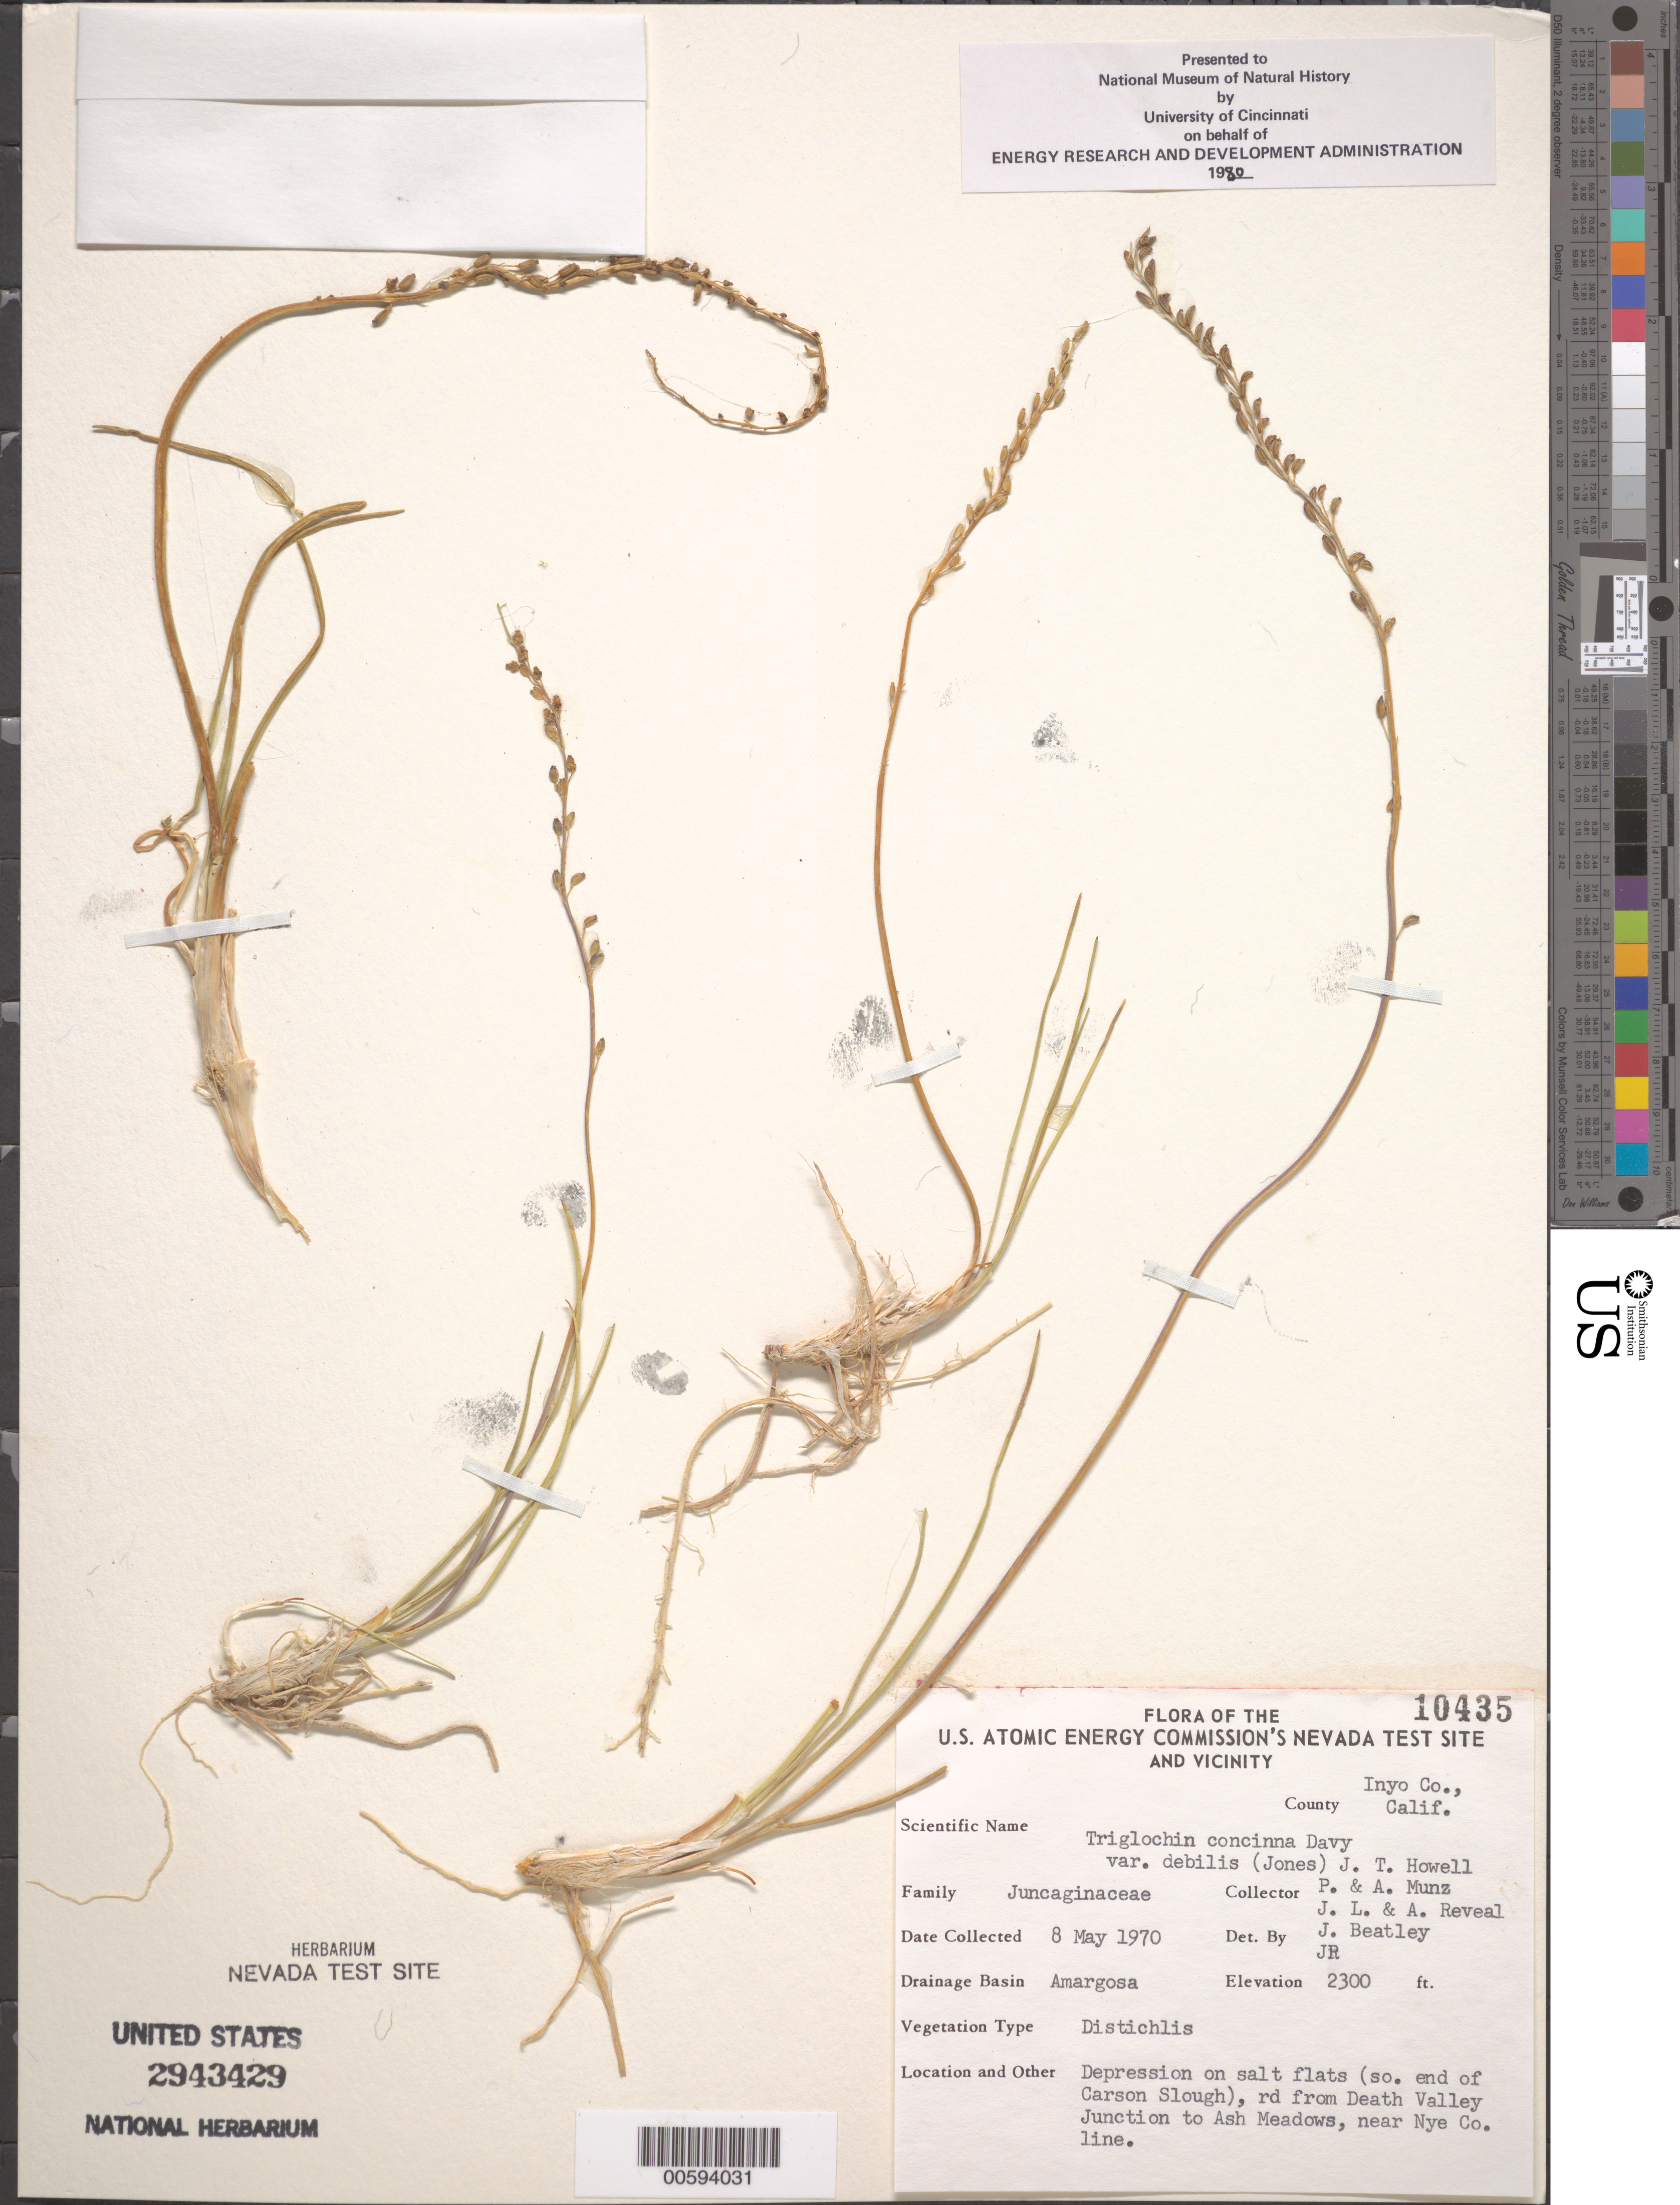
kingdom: Plantae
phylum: Tracheophyta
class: Liliopsida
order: Alismatales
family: Juncaginaceae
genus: Triglochin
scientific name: Triglochin concinna var. debilis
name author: (M.E. Jones) J.T. Howell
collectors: P. A. Munz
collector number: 10435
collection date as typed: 08 May 1970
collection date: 1970-05-08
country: United States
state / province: California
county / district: Inyo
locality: S end of Carson Slough, road from Death Valley Junction to Ash Meadows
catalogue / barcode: US 2943429